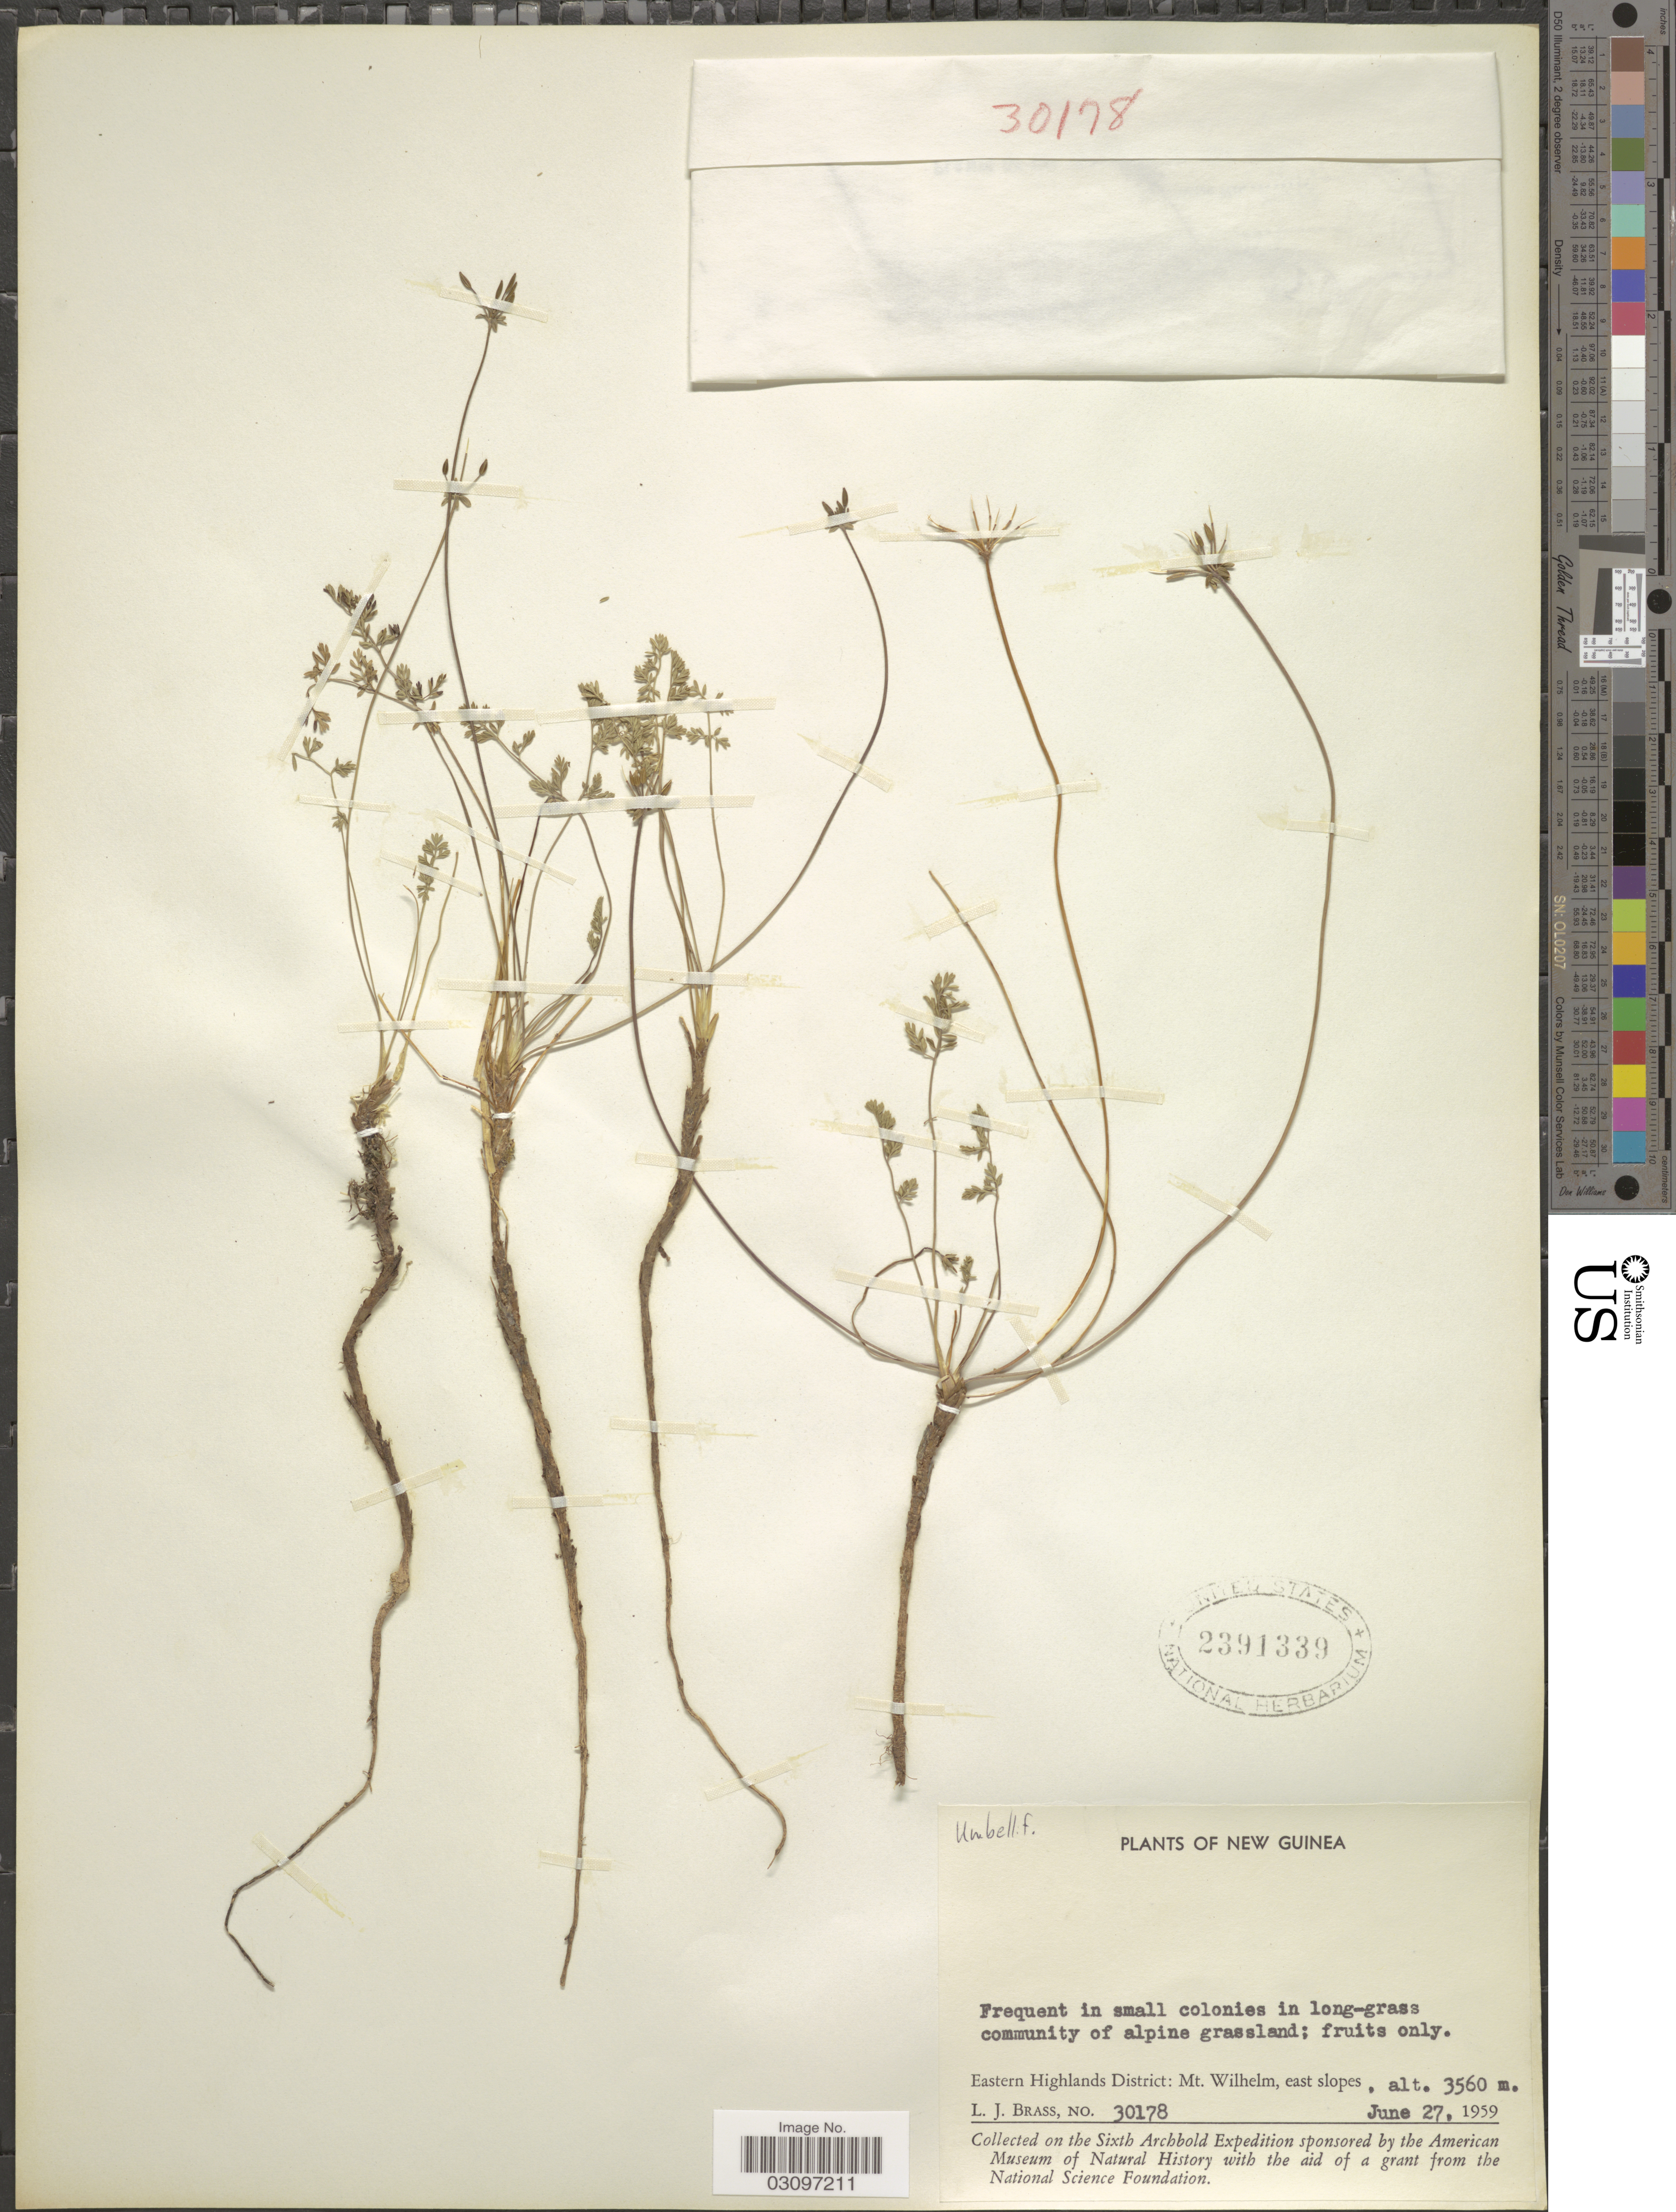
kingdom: Plantae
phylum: Tracheophyta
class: Magnoliopsida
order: Apiales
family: Apiaceae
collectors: L. J. Brass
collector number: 30178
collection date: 1959-06-27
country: Papua New Guinea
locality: New Guinea. Eastern Highlands District: Mt. Wilhelm, east slope.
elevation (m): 3560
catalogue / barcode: US 2391339